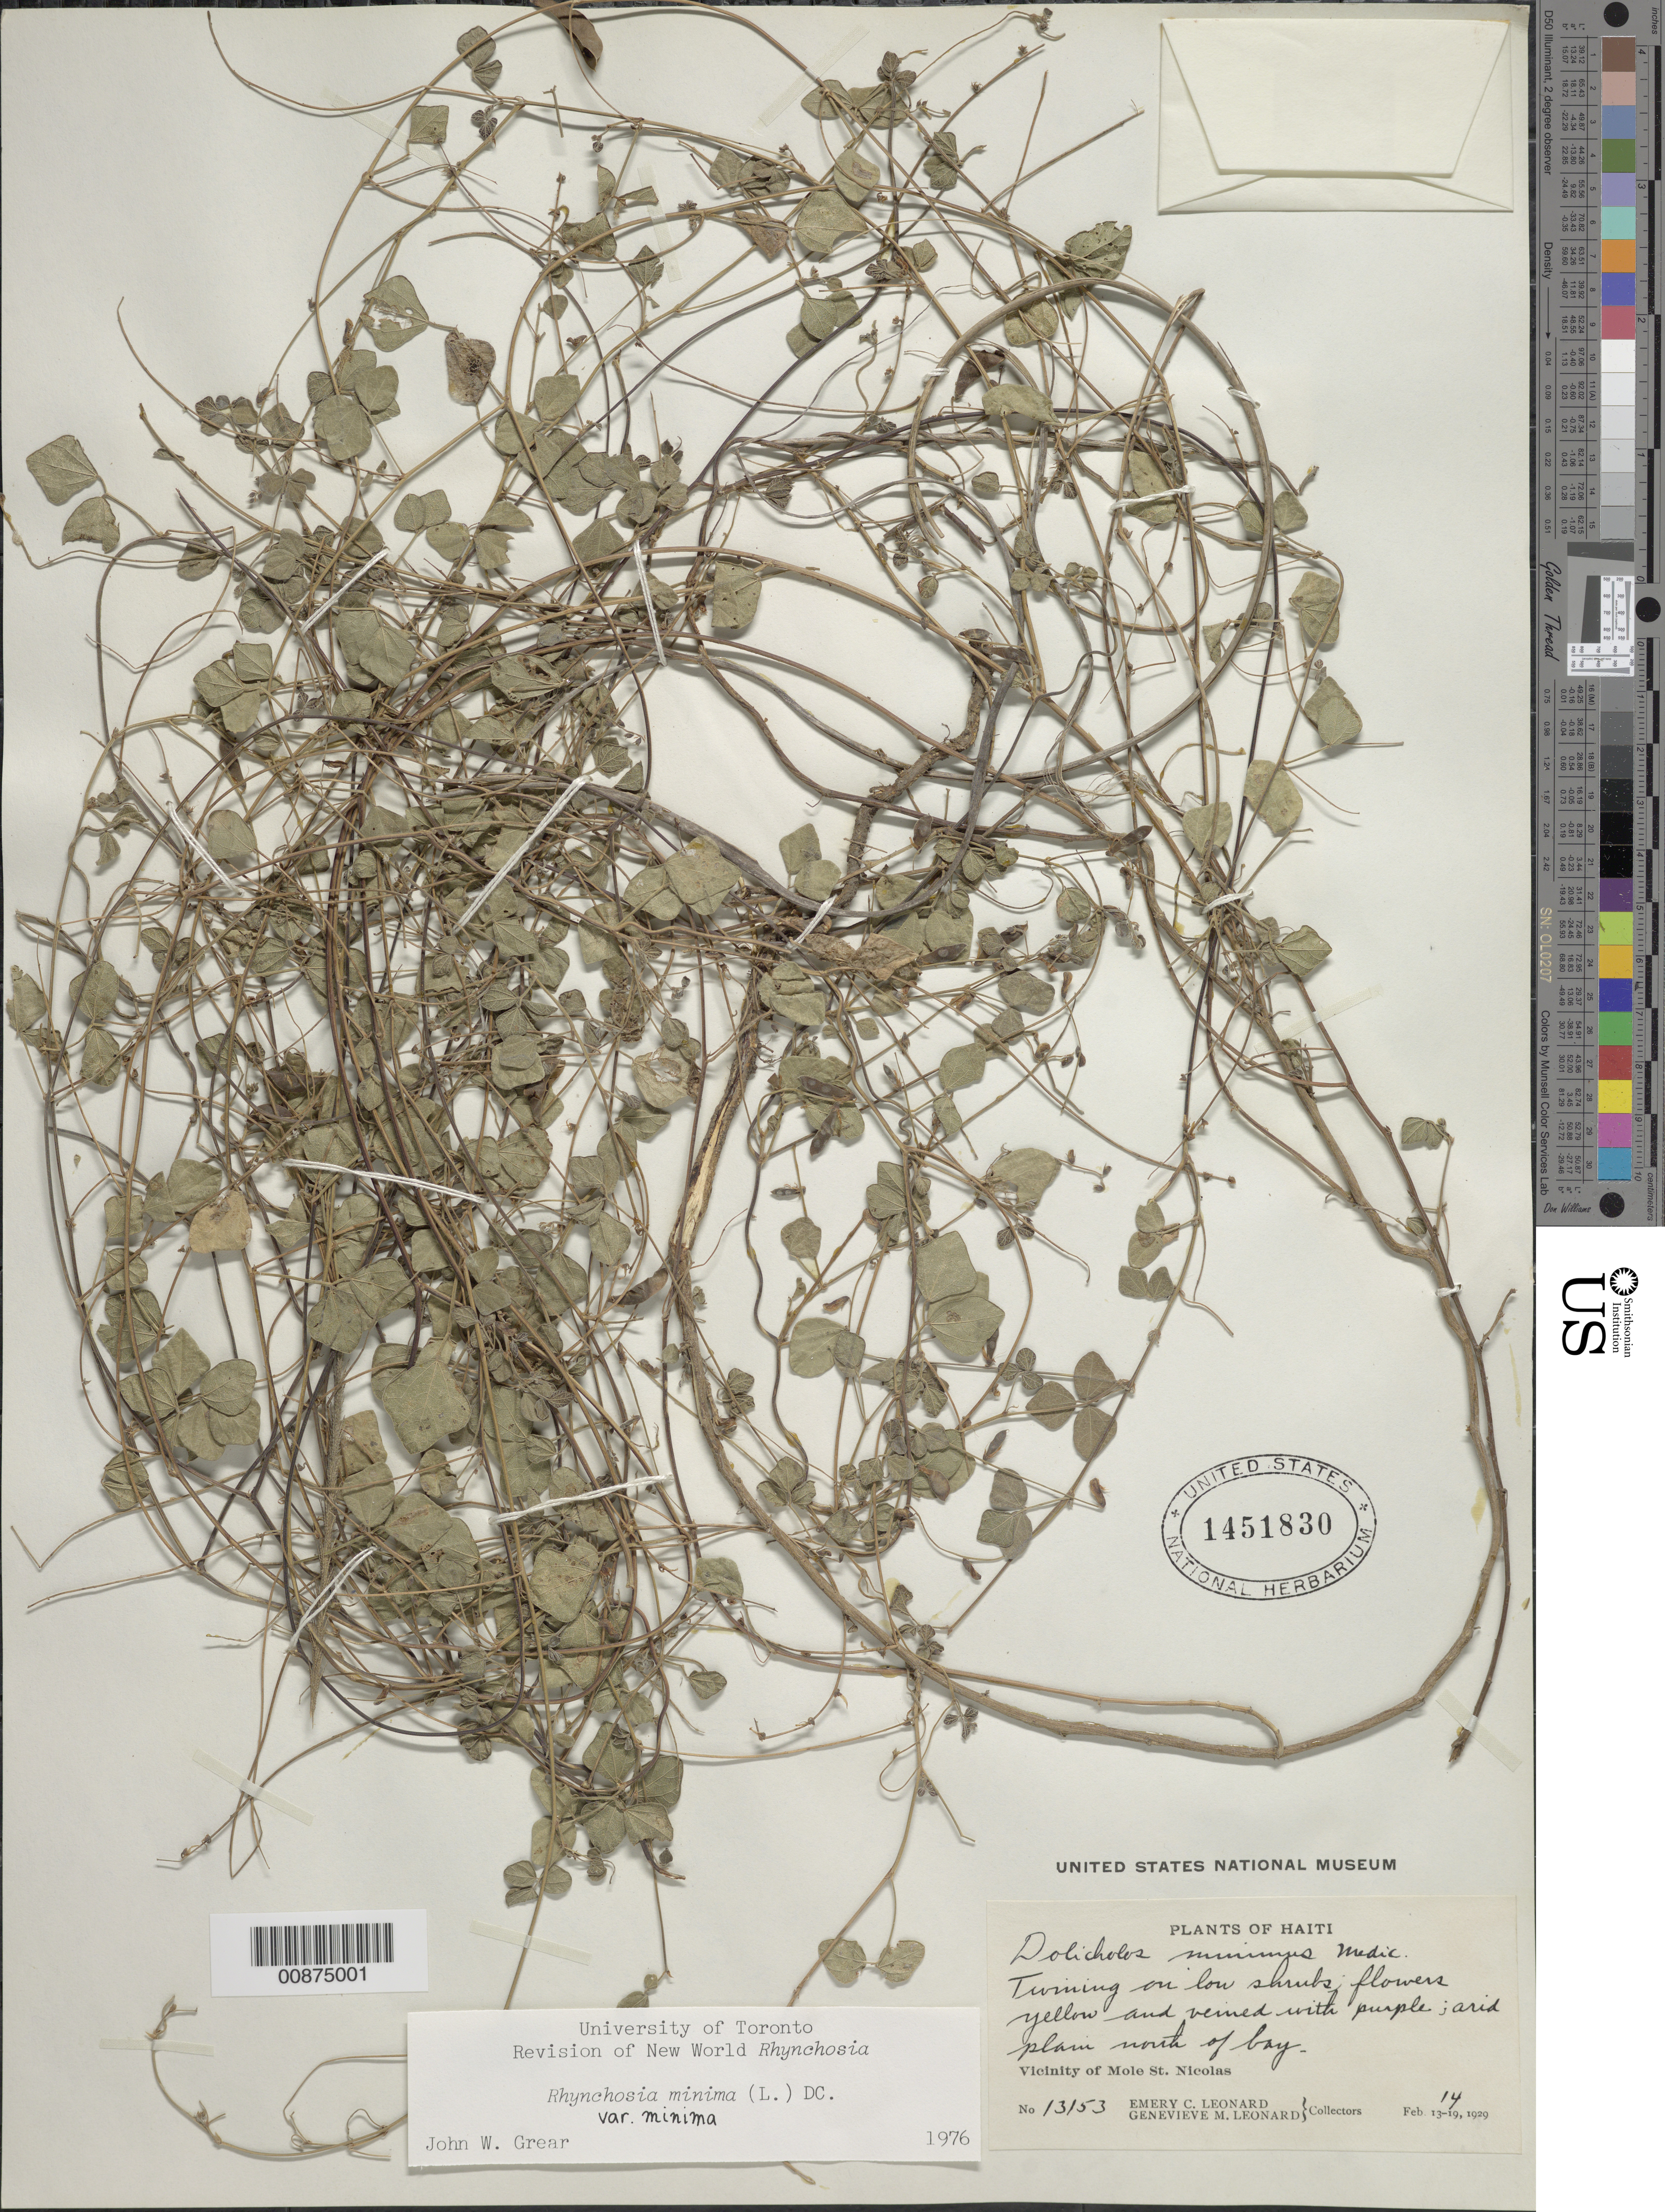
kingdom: Plantae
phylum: Tracheophyta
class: Magnoliopsida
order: Fabales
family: Fabaceae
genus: Rhynchosia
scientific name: Rhynchosia minima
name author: (L.) DC.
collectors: E. C. Leonard & G. M. Leonard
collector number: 13153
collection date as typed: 14 Feb 1929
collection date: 1929-02-14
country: Haiti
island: Hispaniola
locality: Vicinity of Mole St. Nicolas, arid plain north of bay.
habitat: Twining on low shrubs. Arid plain.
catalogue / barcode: US 1451830